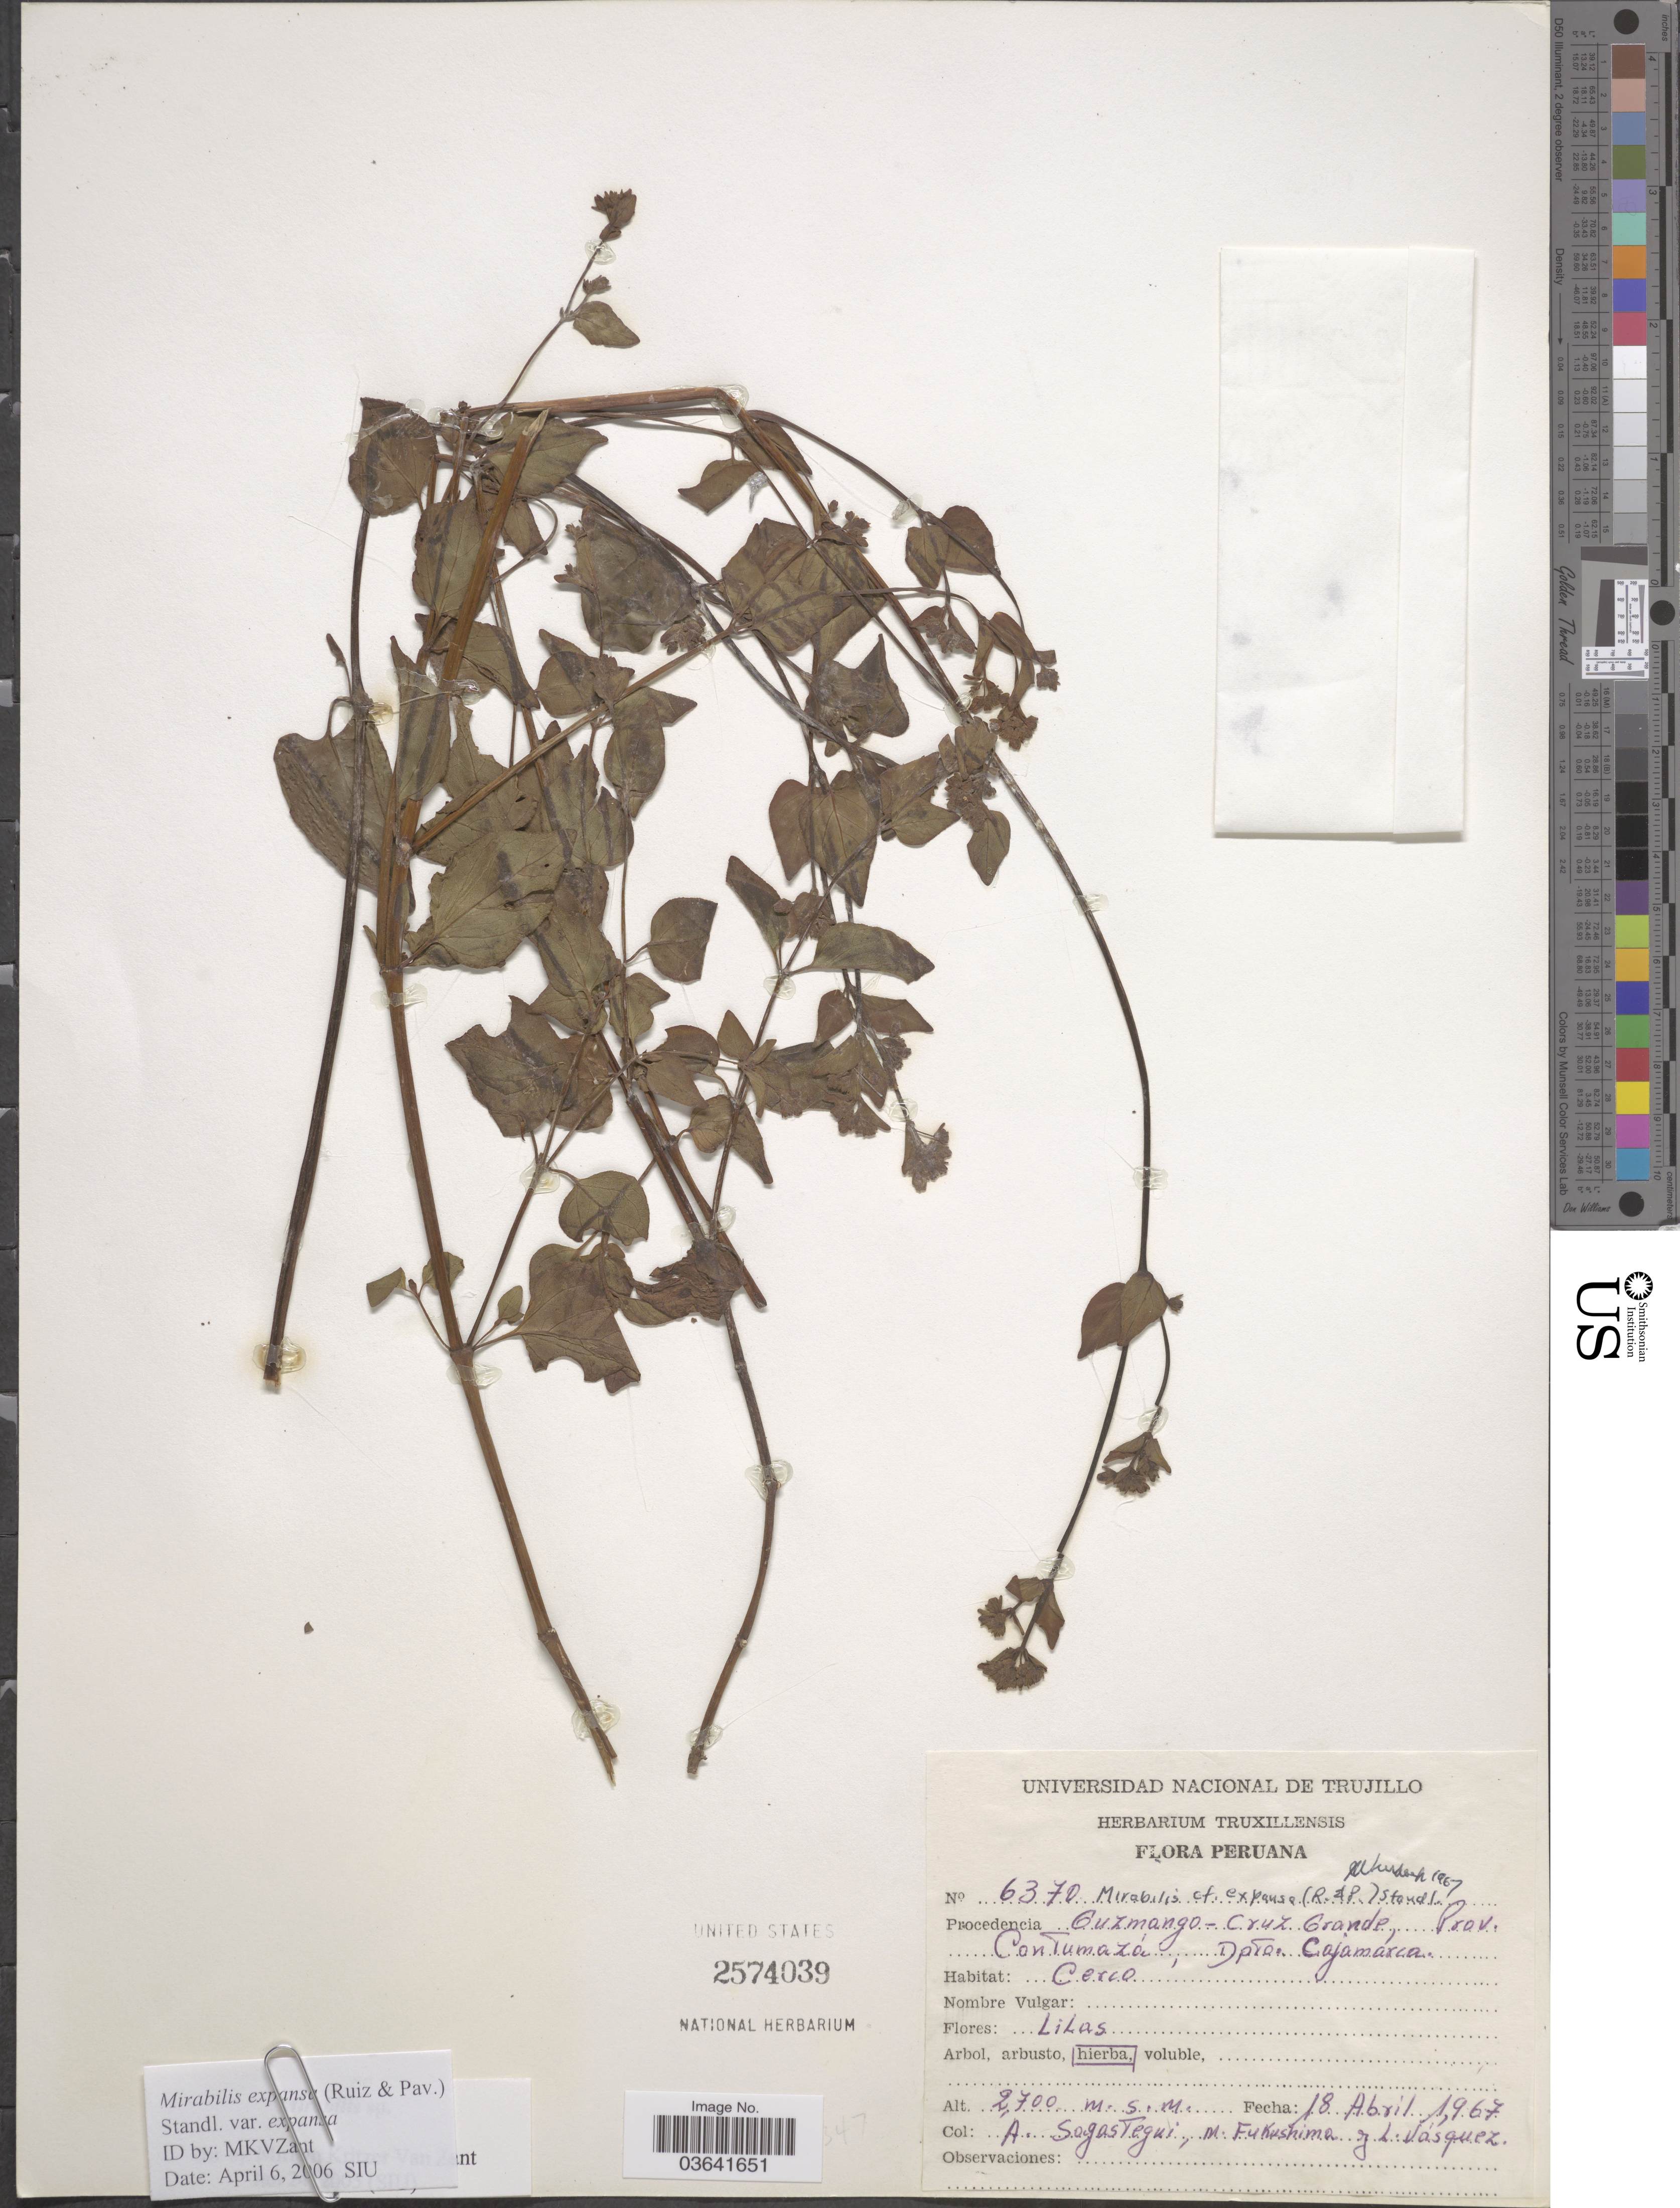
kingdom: Plantae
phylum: Tracheophyta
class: Magnoliopsida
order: Caryophyllales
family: Nyctaginaceae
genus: Mirabilis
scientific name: Mirabilis expansa var. expansa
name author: (Ruiz & Pav.) Standl.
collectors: A. Sagastegui, M. Fukushima & L. Vasquez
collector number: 6370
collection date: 1967-04-18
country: Peru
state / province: Cajamarca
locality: Procedencia Guzmango - Cruz Grande, Prov. Contumazá, Dpto. Cajamarca. Cerco.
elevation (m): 2700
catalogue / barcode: US 2574039